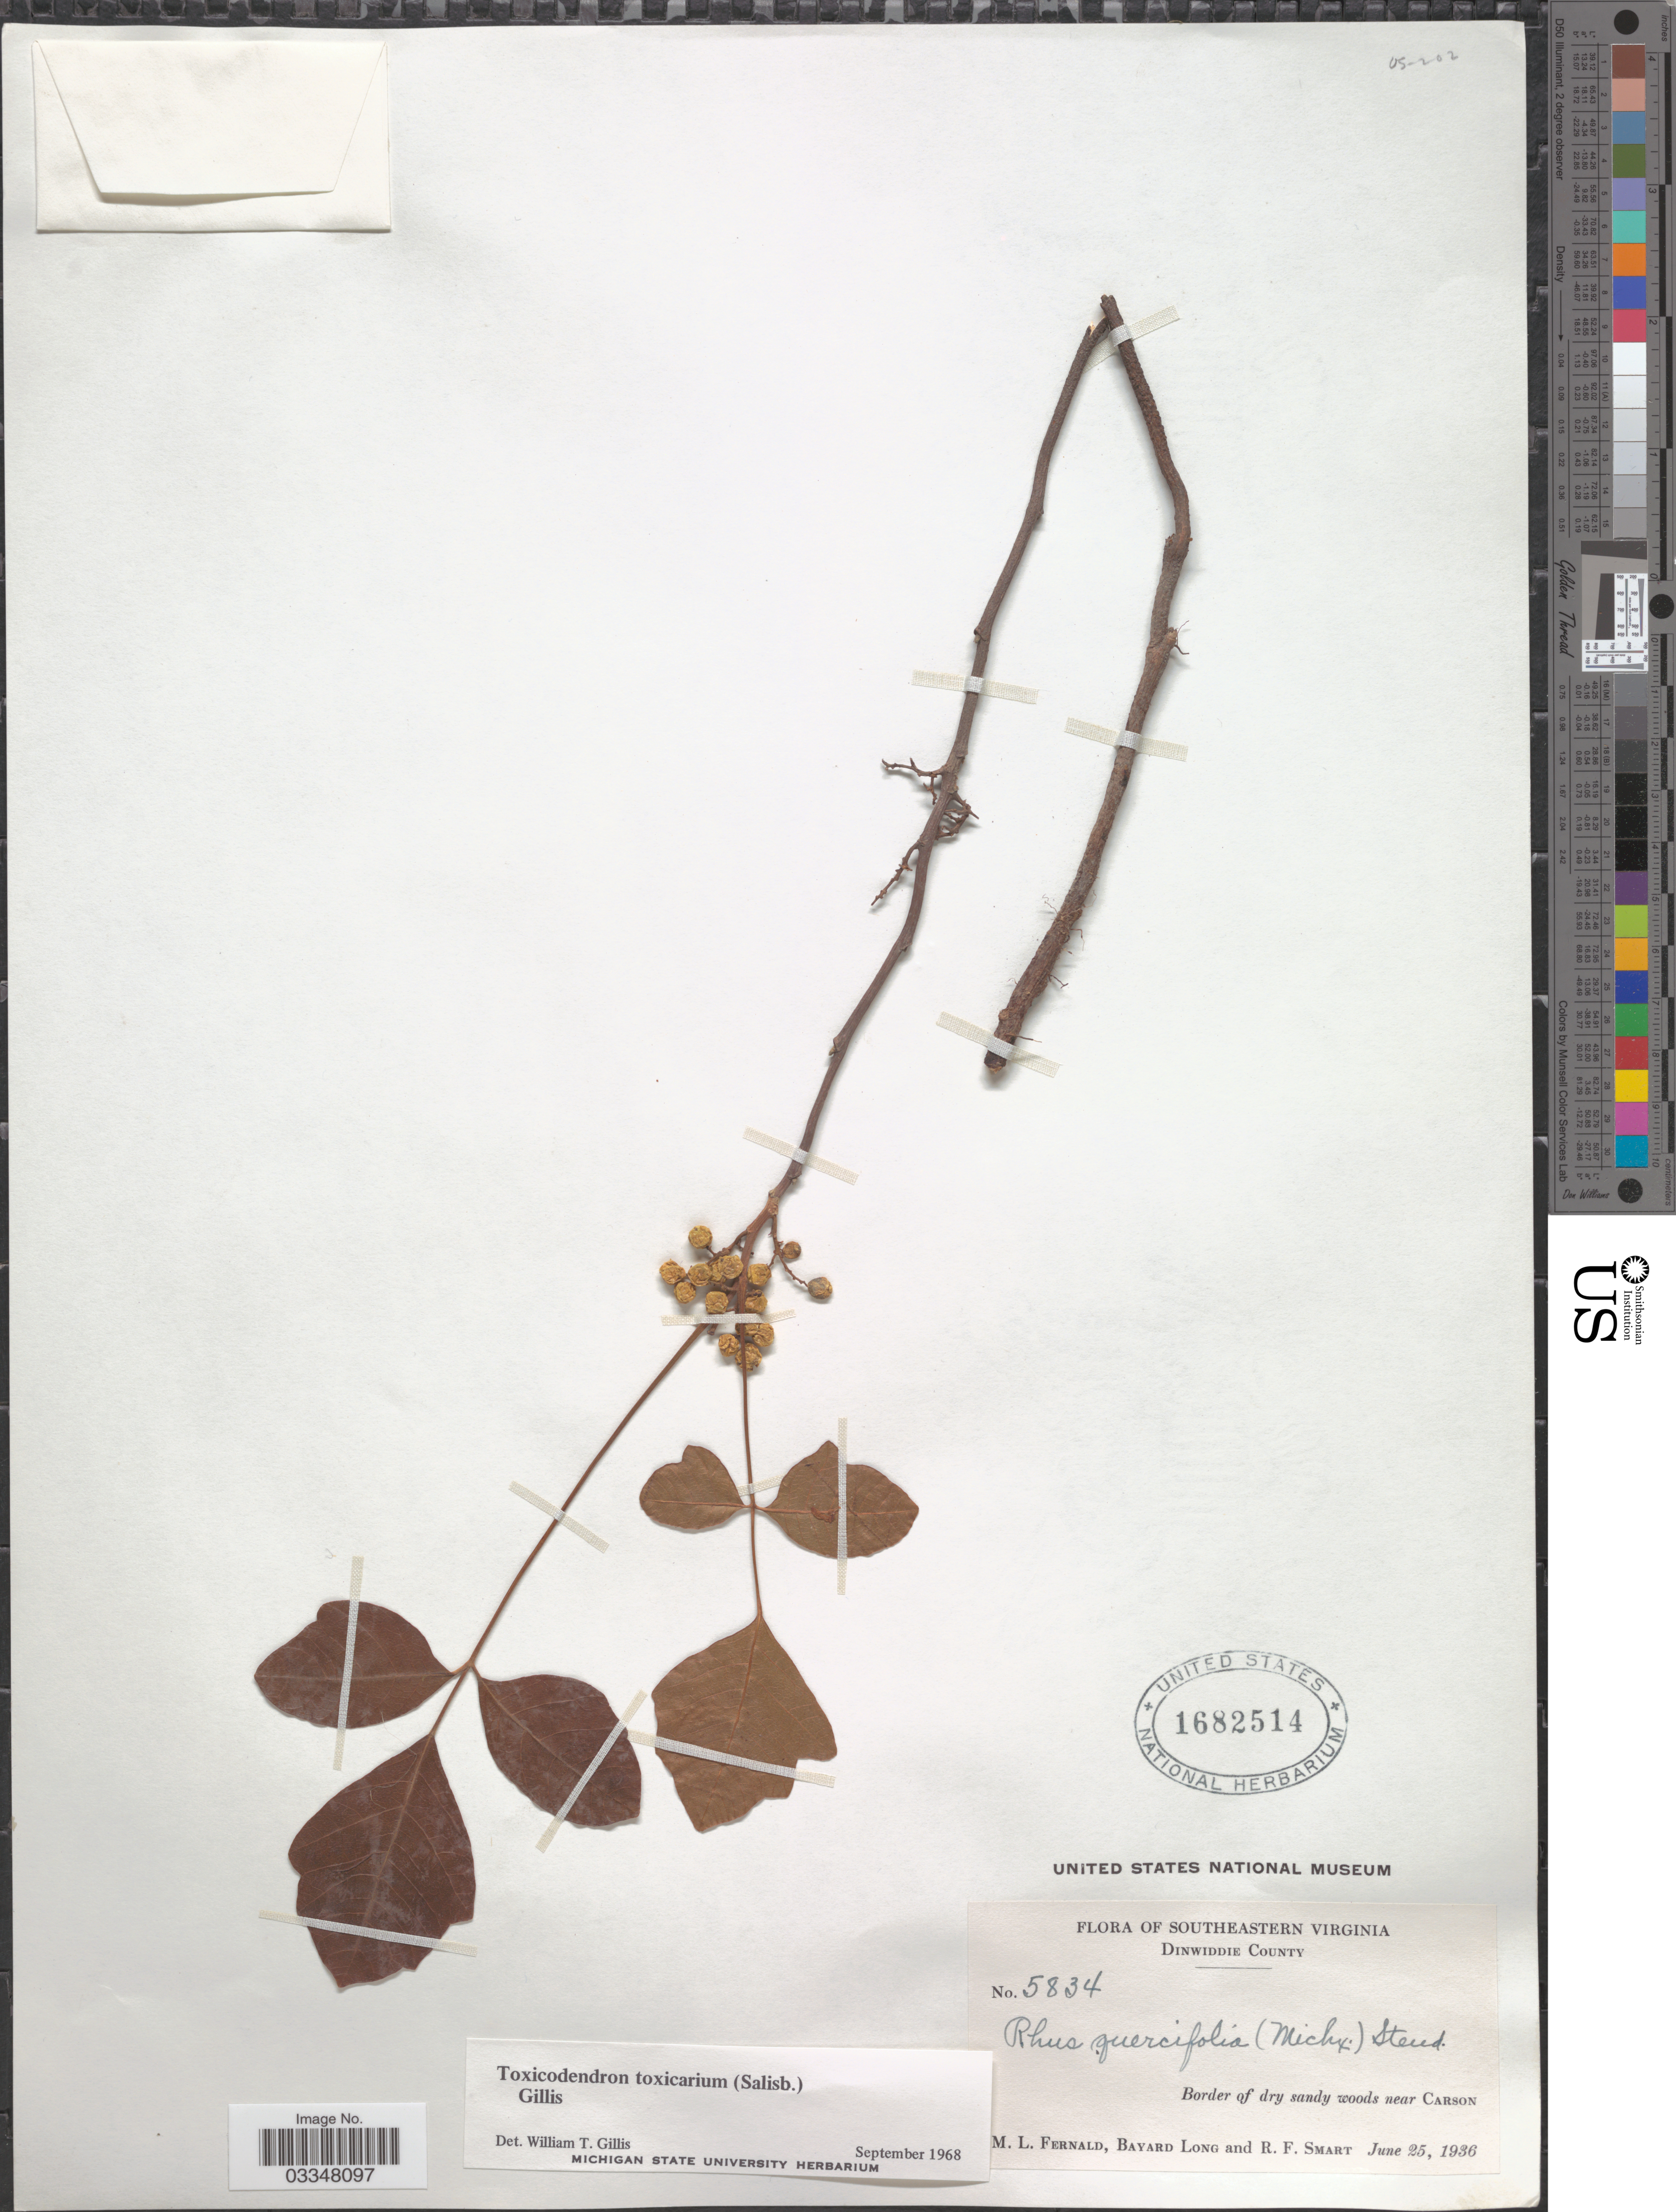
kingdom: Plantae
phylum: Tracheophyta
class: Magnoliopsida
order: Sapindales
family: Anacardiaceae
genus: Toxicodendron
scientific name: Toxicodendron toxicarium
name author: Gillis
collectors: M. L. Fernald, B. Long & R. Smart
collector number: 5834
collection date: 1936-06-25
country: United States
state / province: Virginia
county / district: Dinwiddie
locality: Southeastern Virginia. Dinwiddie County. Near Carson.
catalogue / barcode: US 1682514